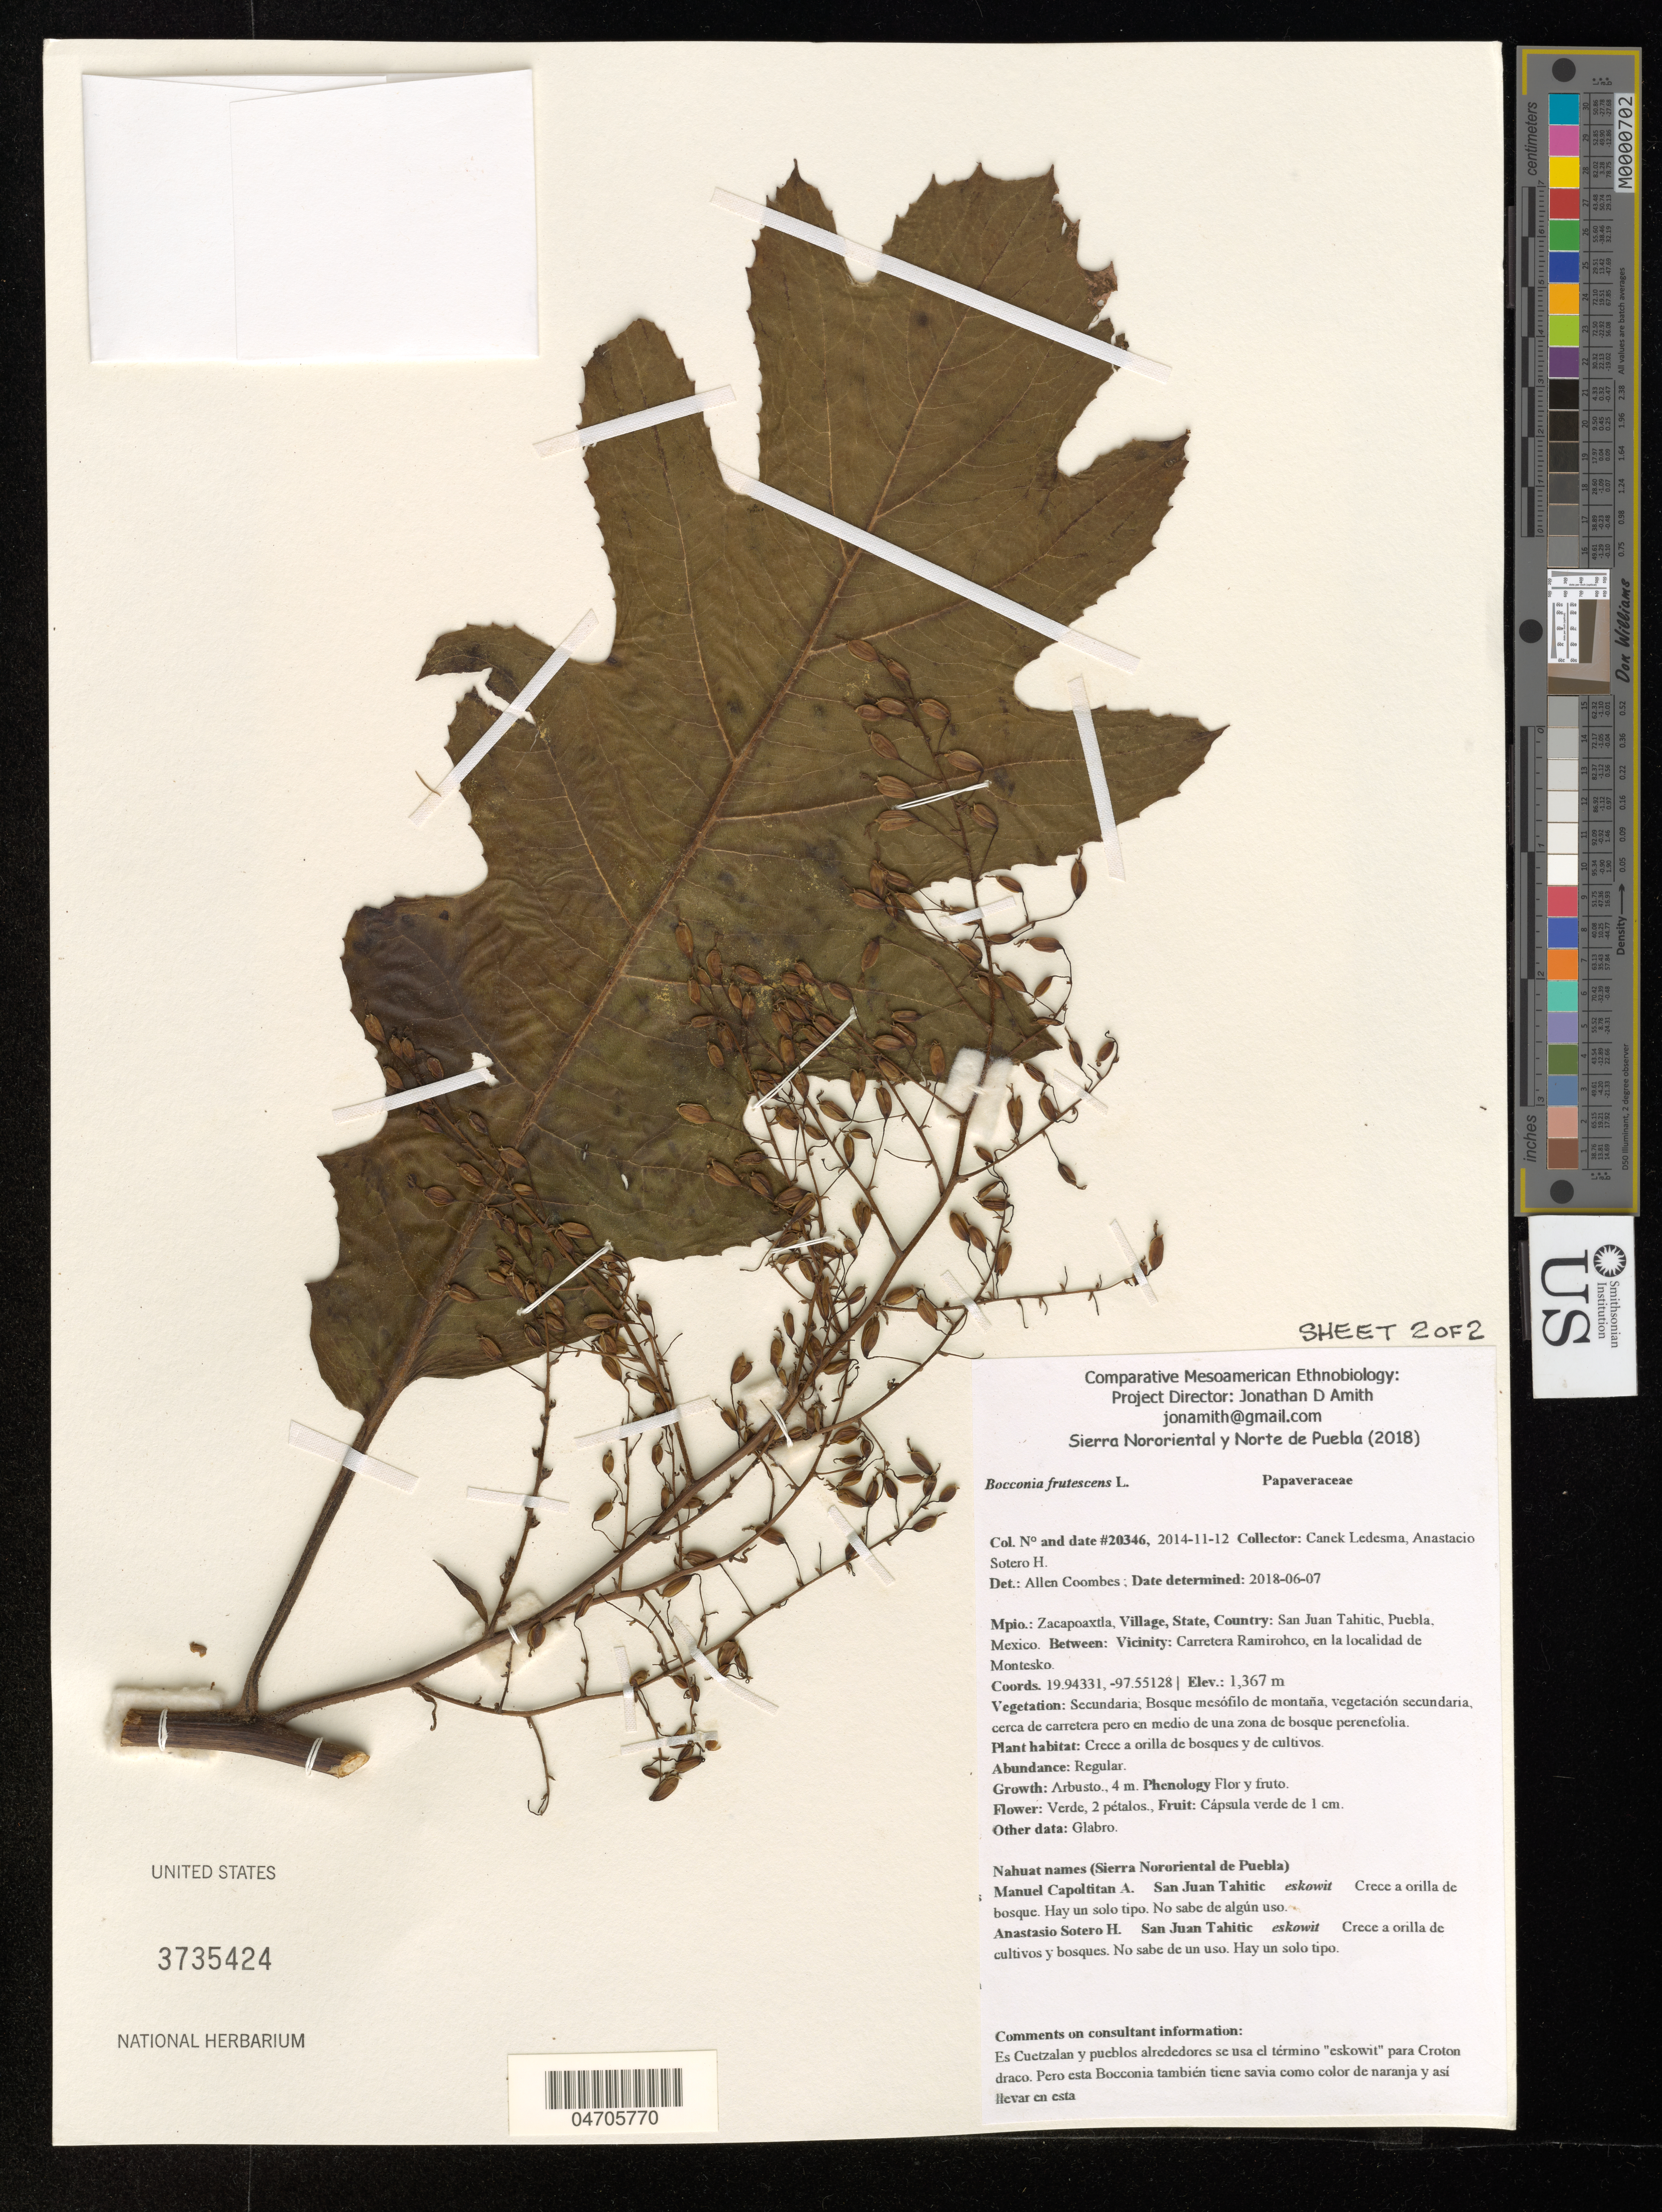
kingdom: Plantae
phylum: Tracheophyta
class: Magnoliopsida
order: Ranunculales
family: Papaveraceae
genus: Bocconia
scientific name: Bocconia frutescens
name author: L.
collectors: A. Sotero H.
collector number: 20346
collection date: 2014-11-12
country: Mexico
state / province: Puebla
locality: Mpio.: Zacapoaxtla, Village, State, County: San Juan Tahitic. Between: Vicinity: Carretera Ramirohco, en la localidad de Montesko.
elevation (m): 1367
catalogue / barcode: US 3735424